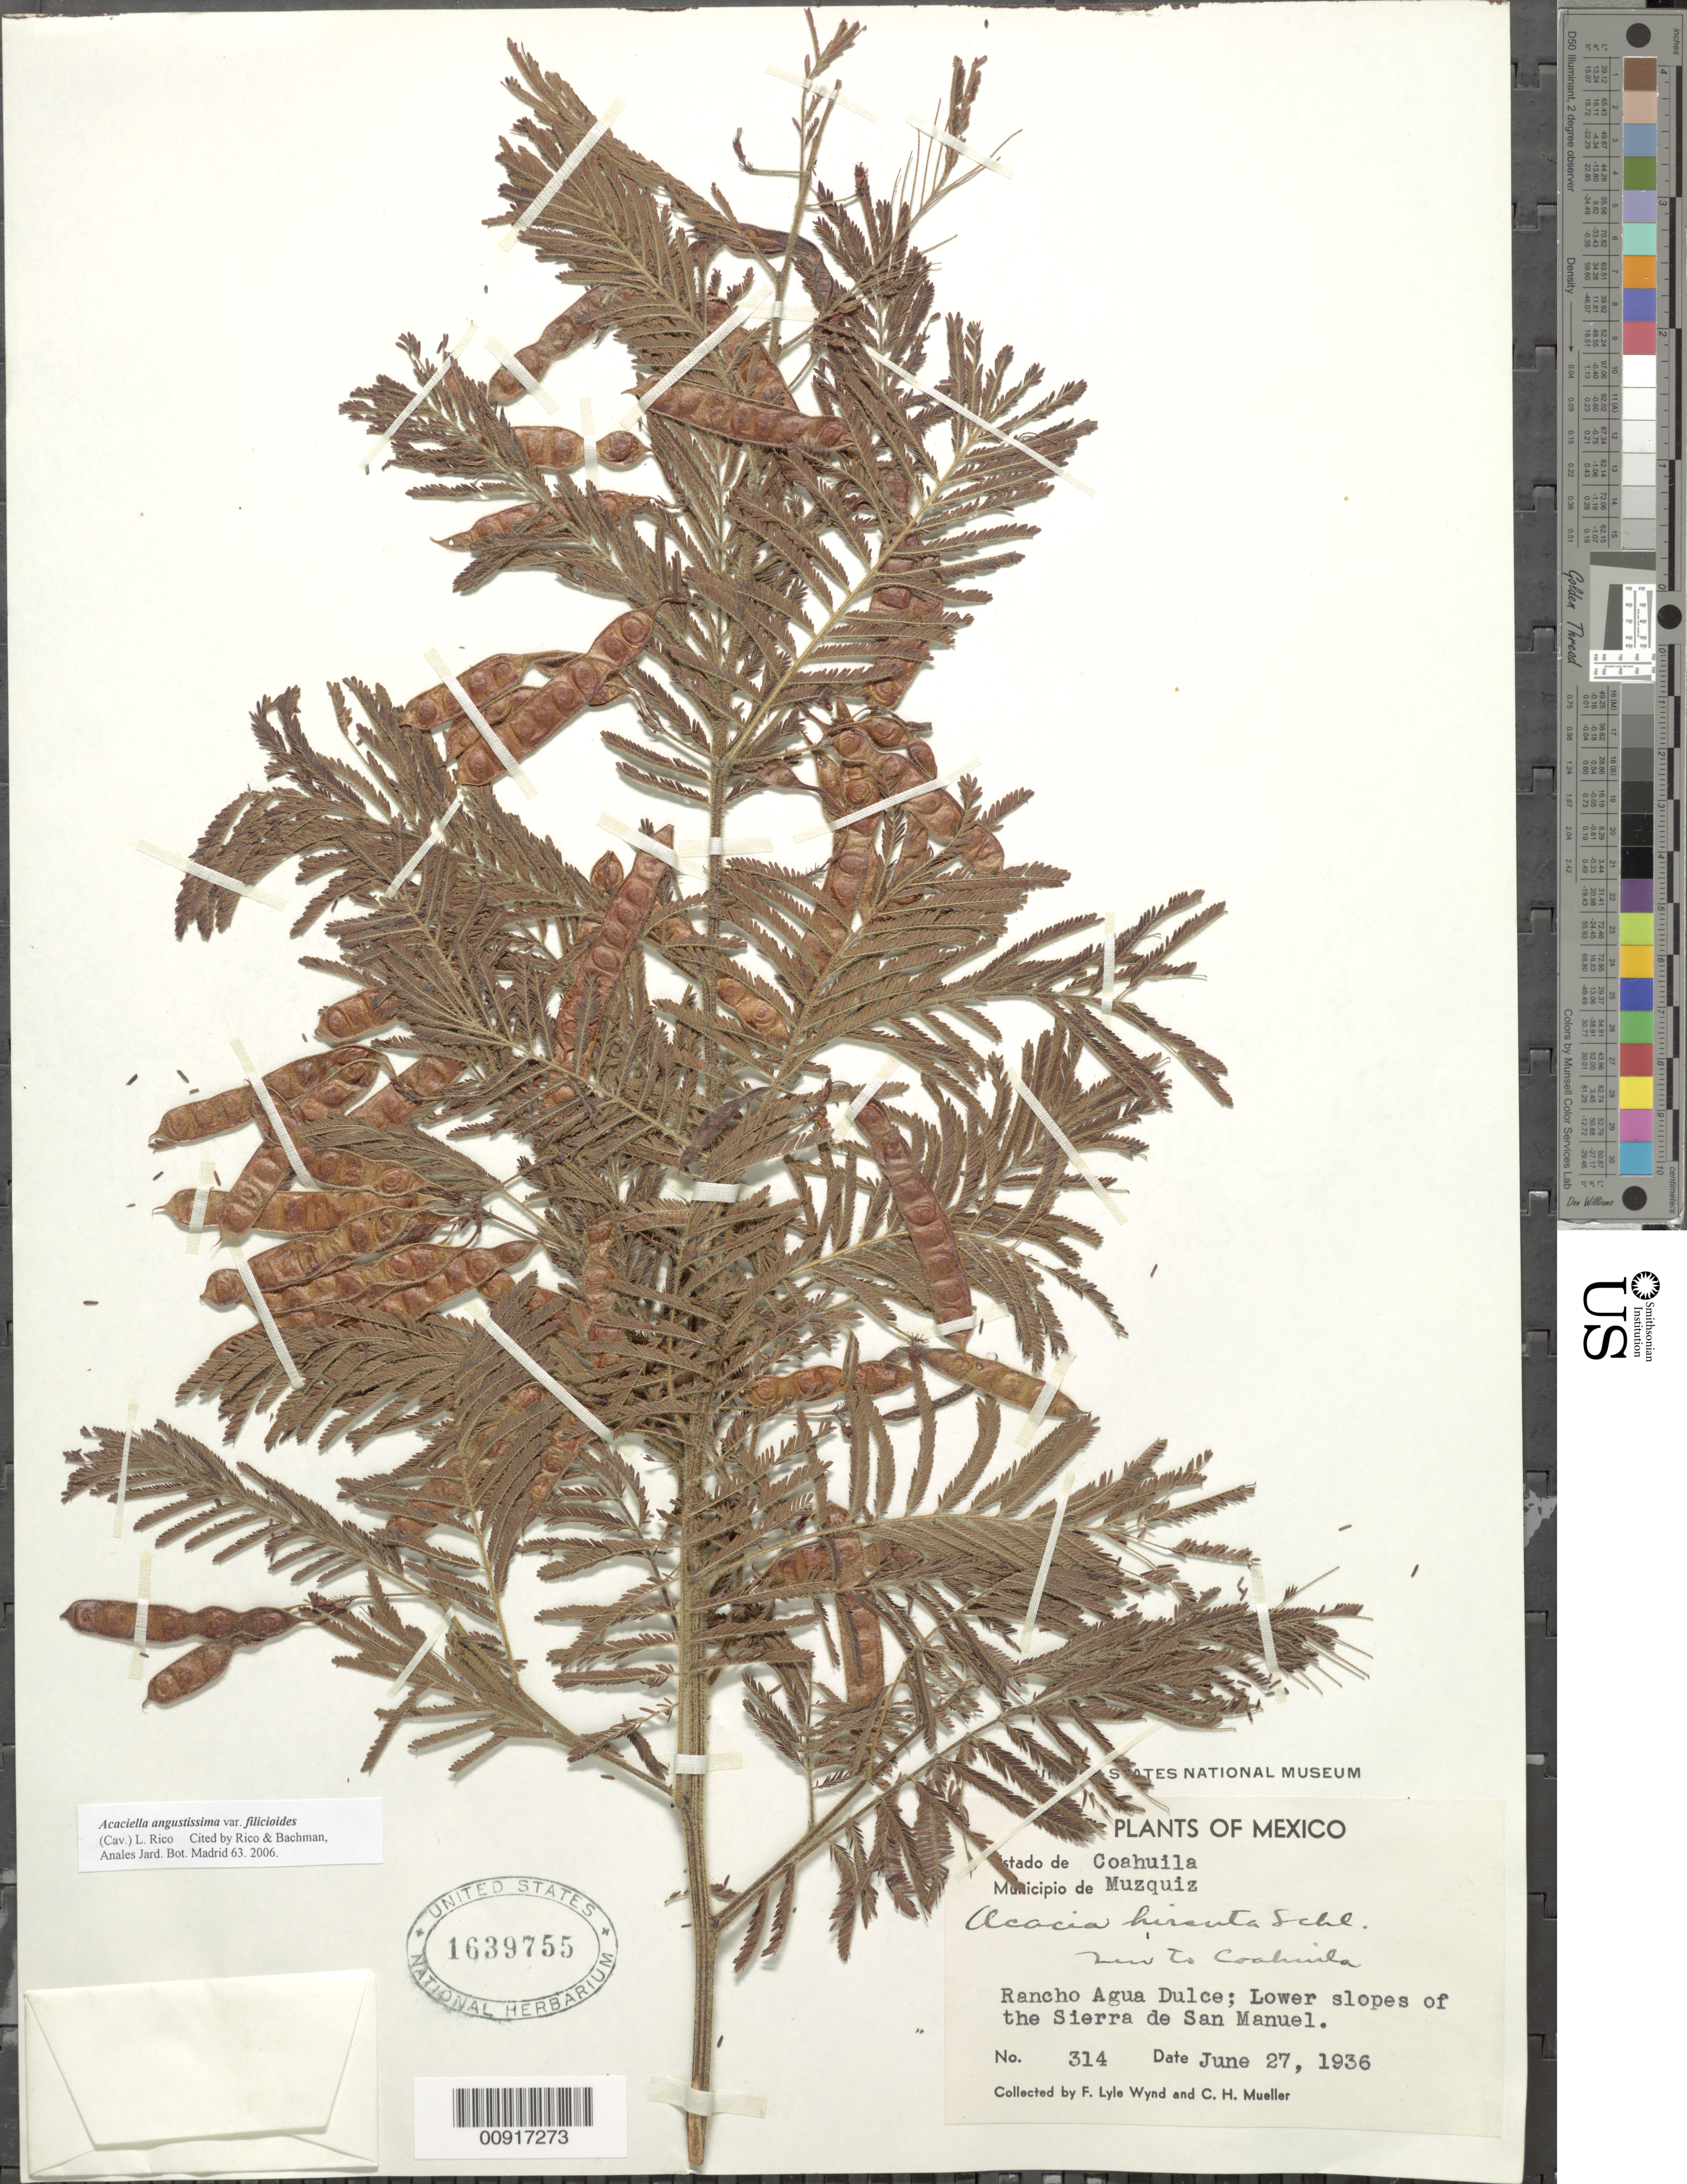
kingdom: Plantae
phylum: Tracheophyta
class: Magnoliopsida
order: Fabales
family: Fabaceae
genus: Acaciella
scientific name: Acaciella angustissima var. filicioides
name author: (Cav.) L. Rico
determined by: Rico, L.; Bachman, --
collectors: F. L. Wynd & C. H. Mueller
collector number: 314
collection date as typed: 27 Jun 1936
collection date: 1936-06-27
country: Mexico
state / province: Coahuila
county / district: Múzquiz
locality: Estado de Coahuila, Municipio de Múzquiz, Rancho Agua Dulce; Lower slopes of the Sierra de San Manuel.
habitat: Slopes.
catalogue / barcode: US 1639755